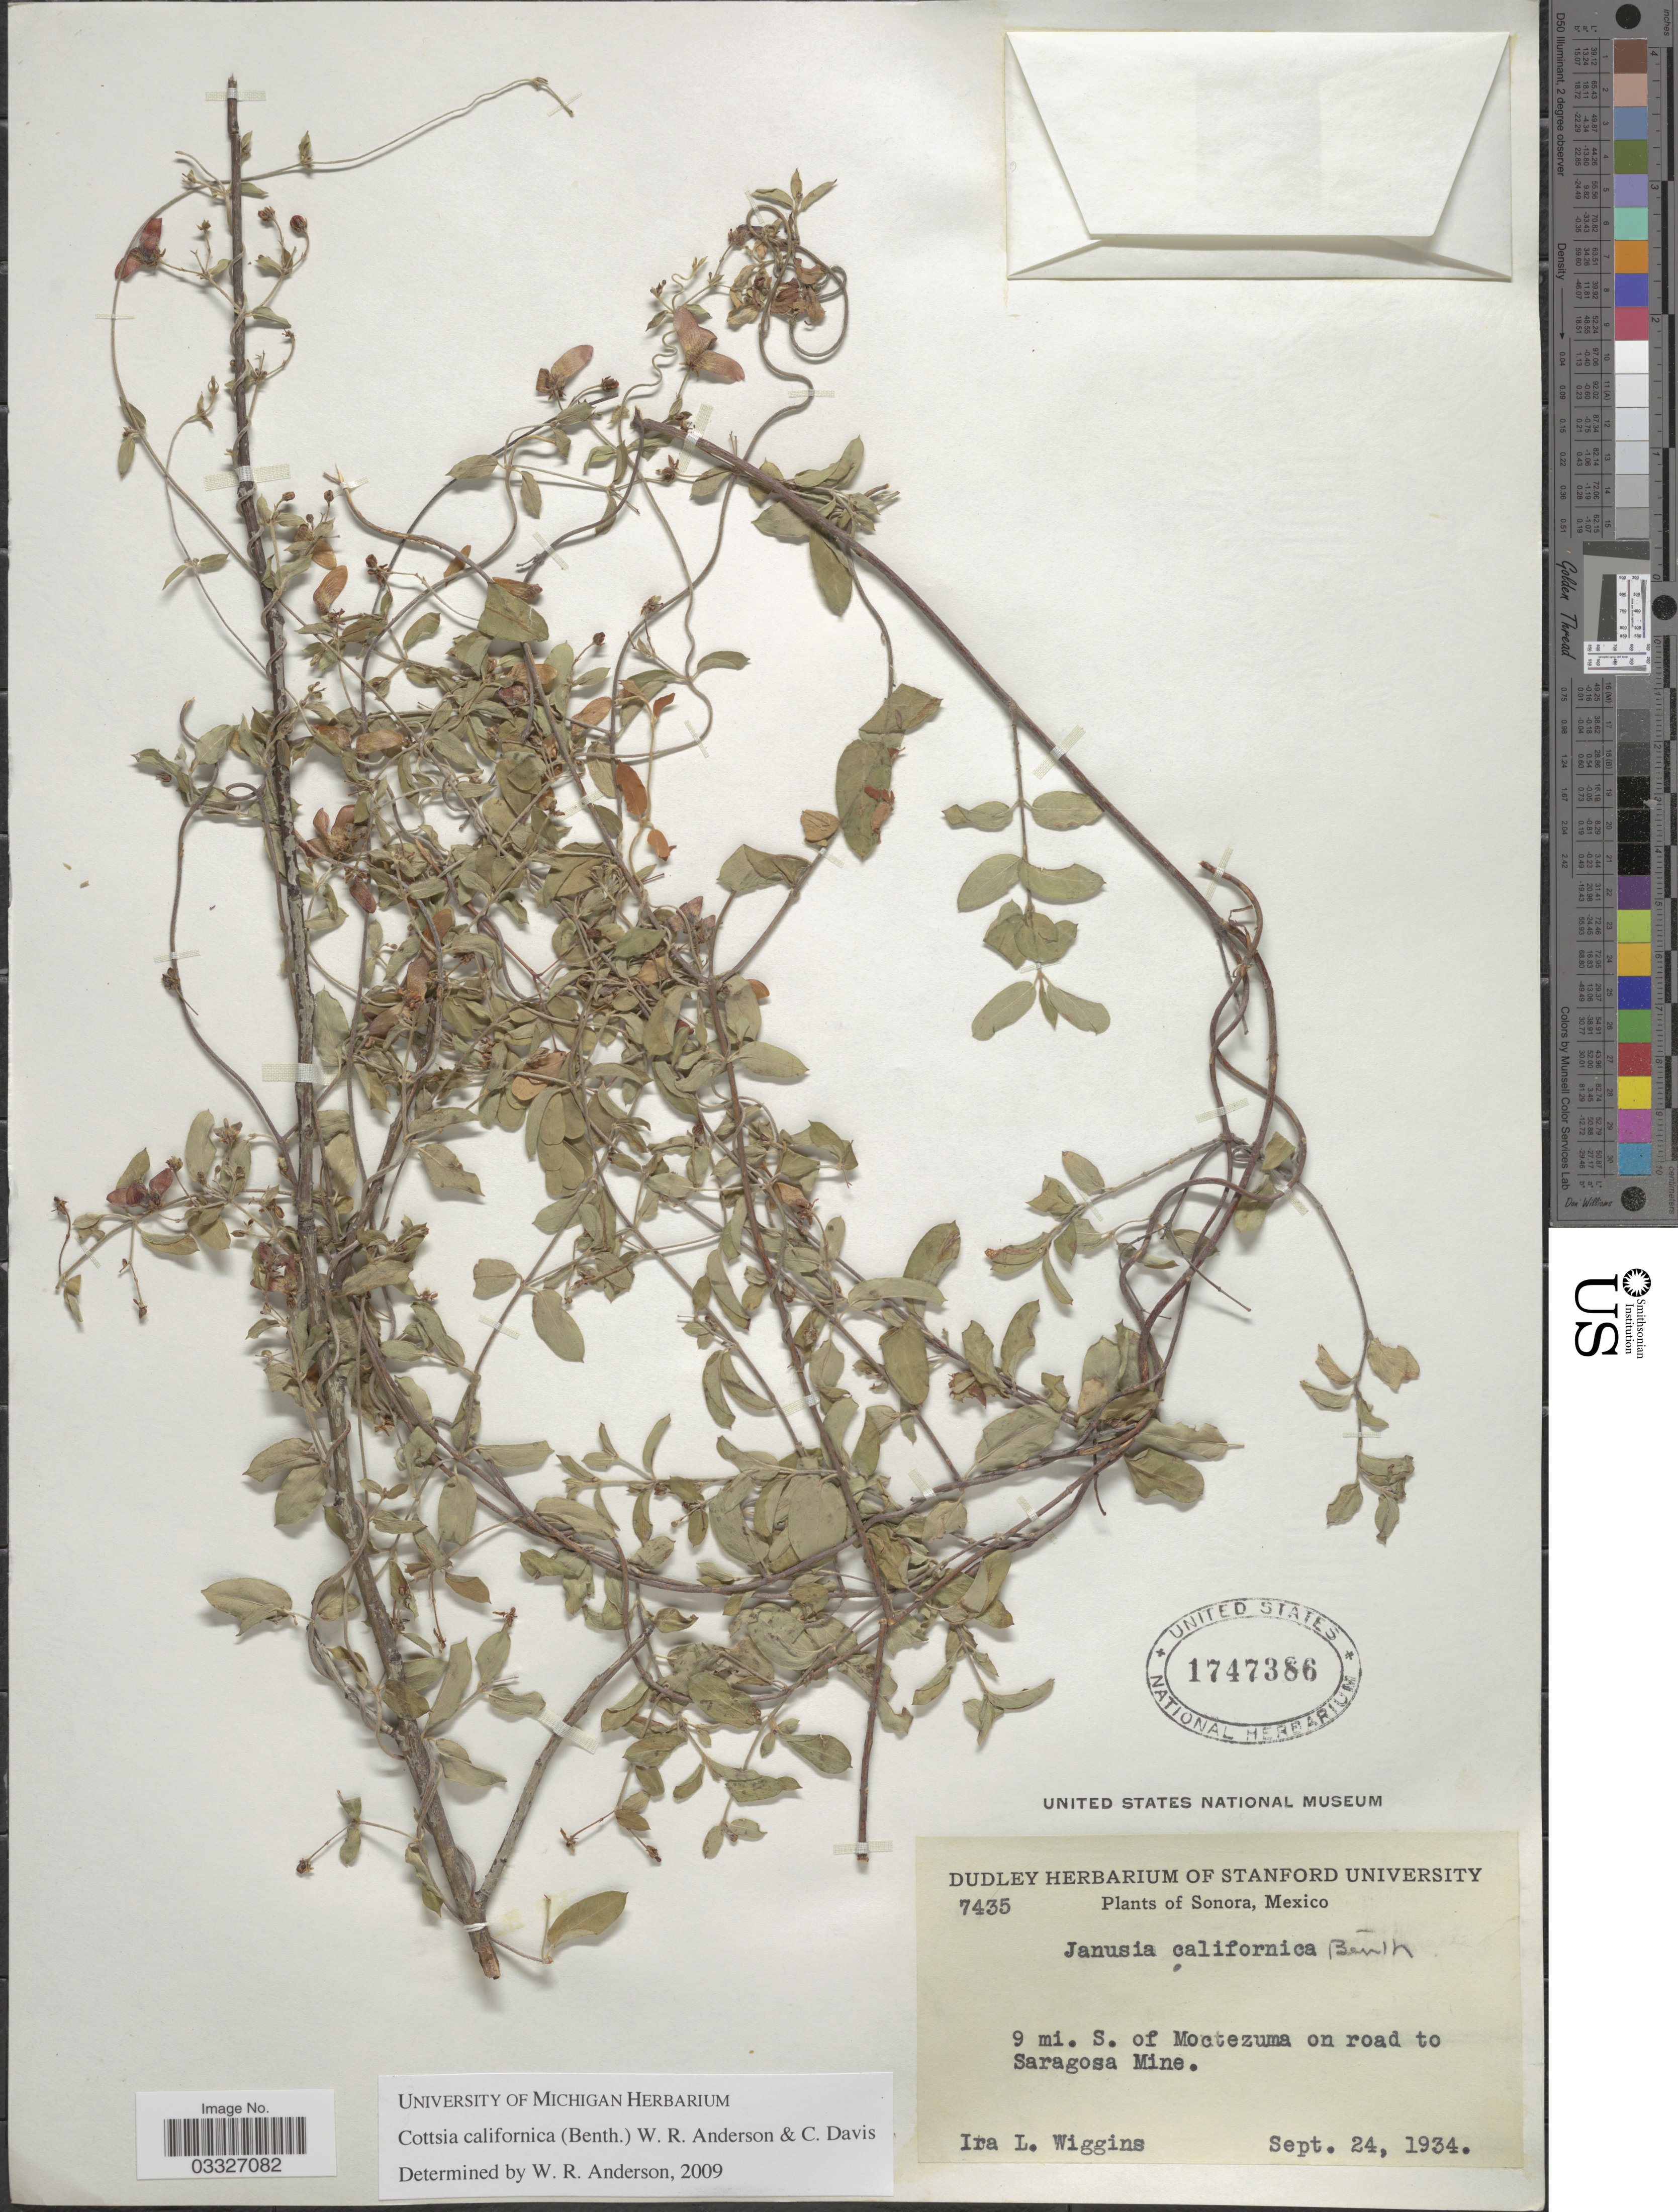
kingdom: Plantae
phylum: Tracheophyta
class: Magnoliopsida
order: Malpighiales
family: Malpighiaceae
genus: Cottsia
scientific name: Cottsia californica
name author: (Benth.) W.R. Anderson & C. Davis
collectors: I. L. Wiggins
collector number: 7435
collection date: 1934-09-24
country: Mexico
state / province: Sonora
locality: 9 mi. S. of Moctezuma on road to Saragosa Mine.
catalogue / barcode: US 1747386